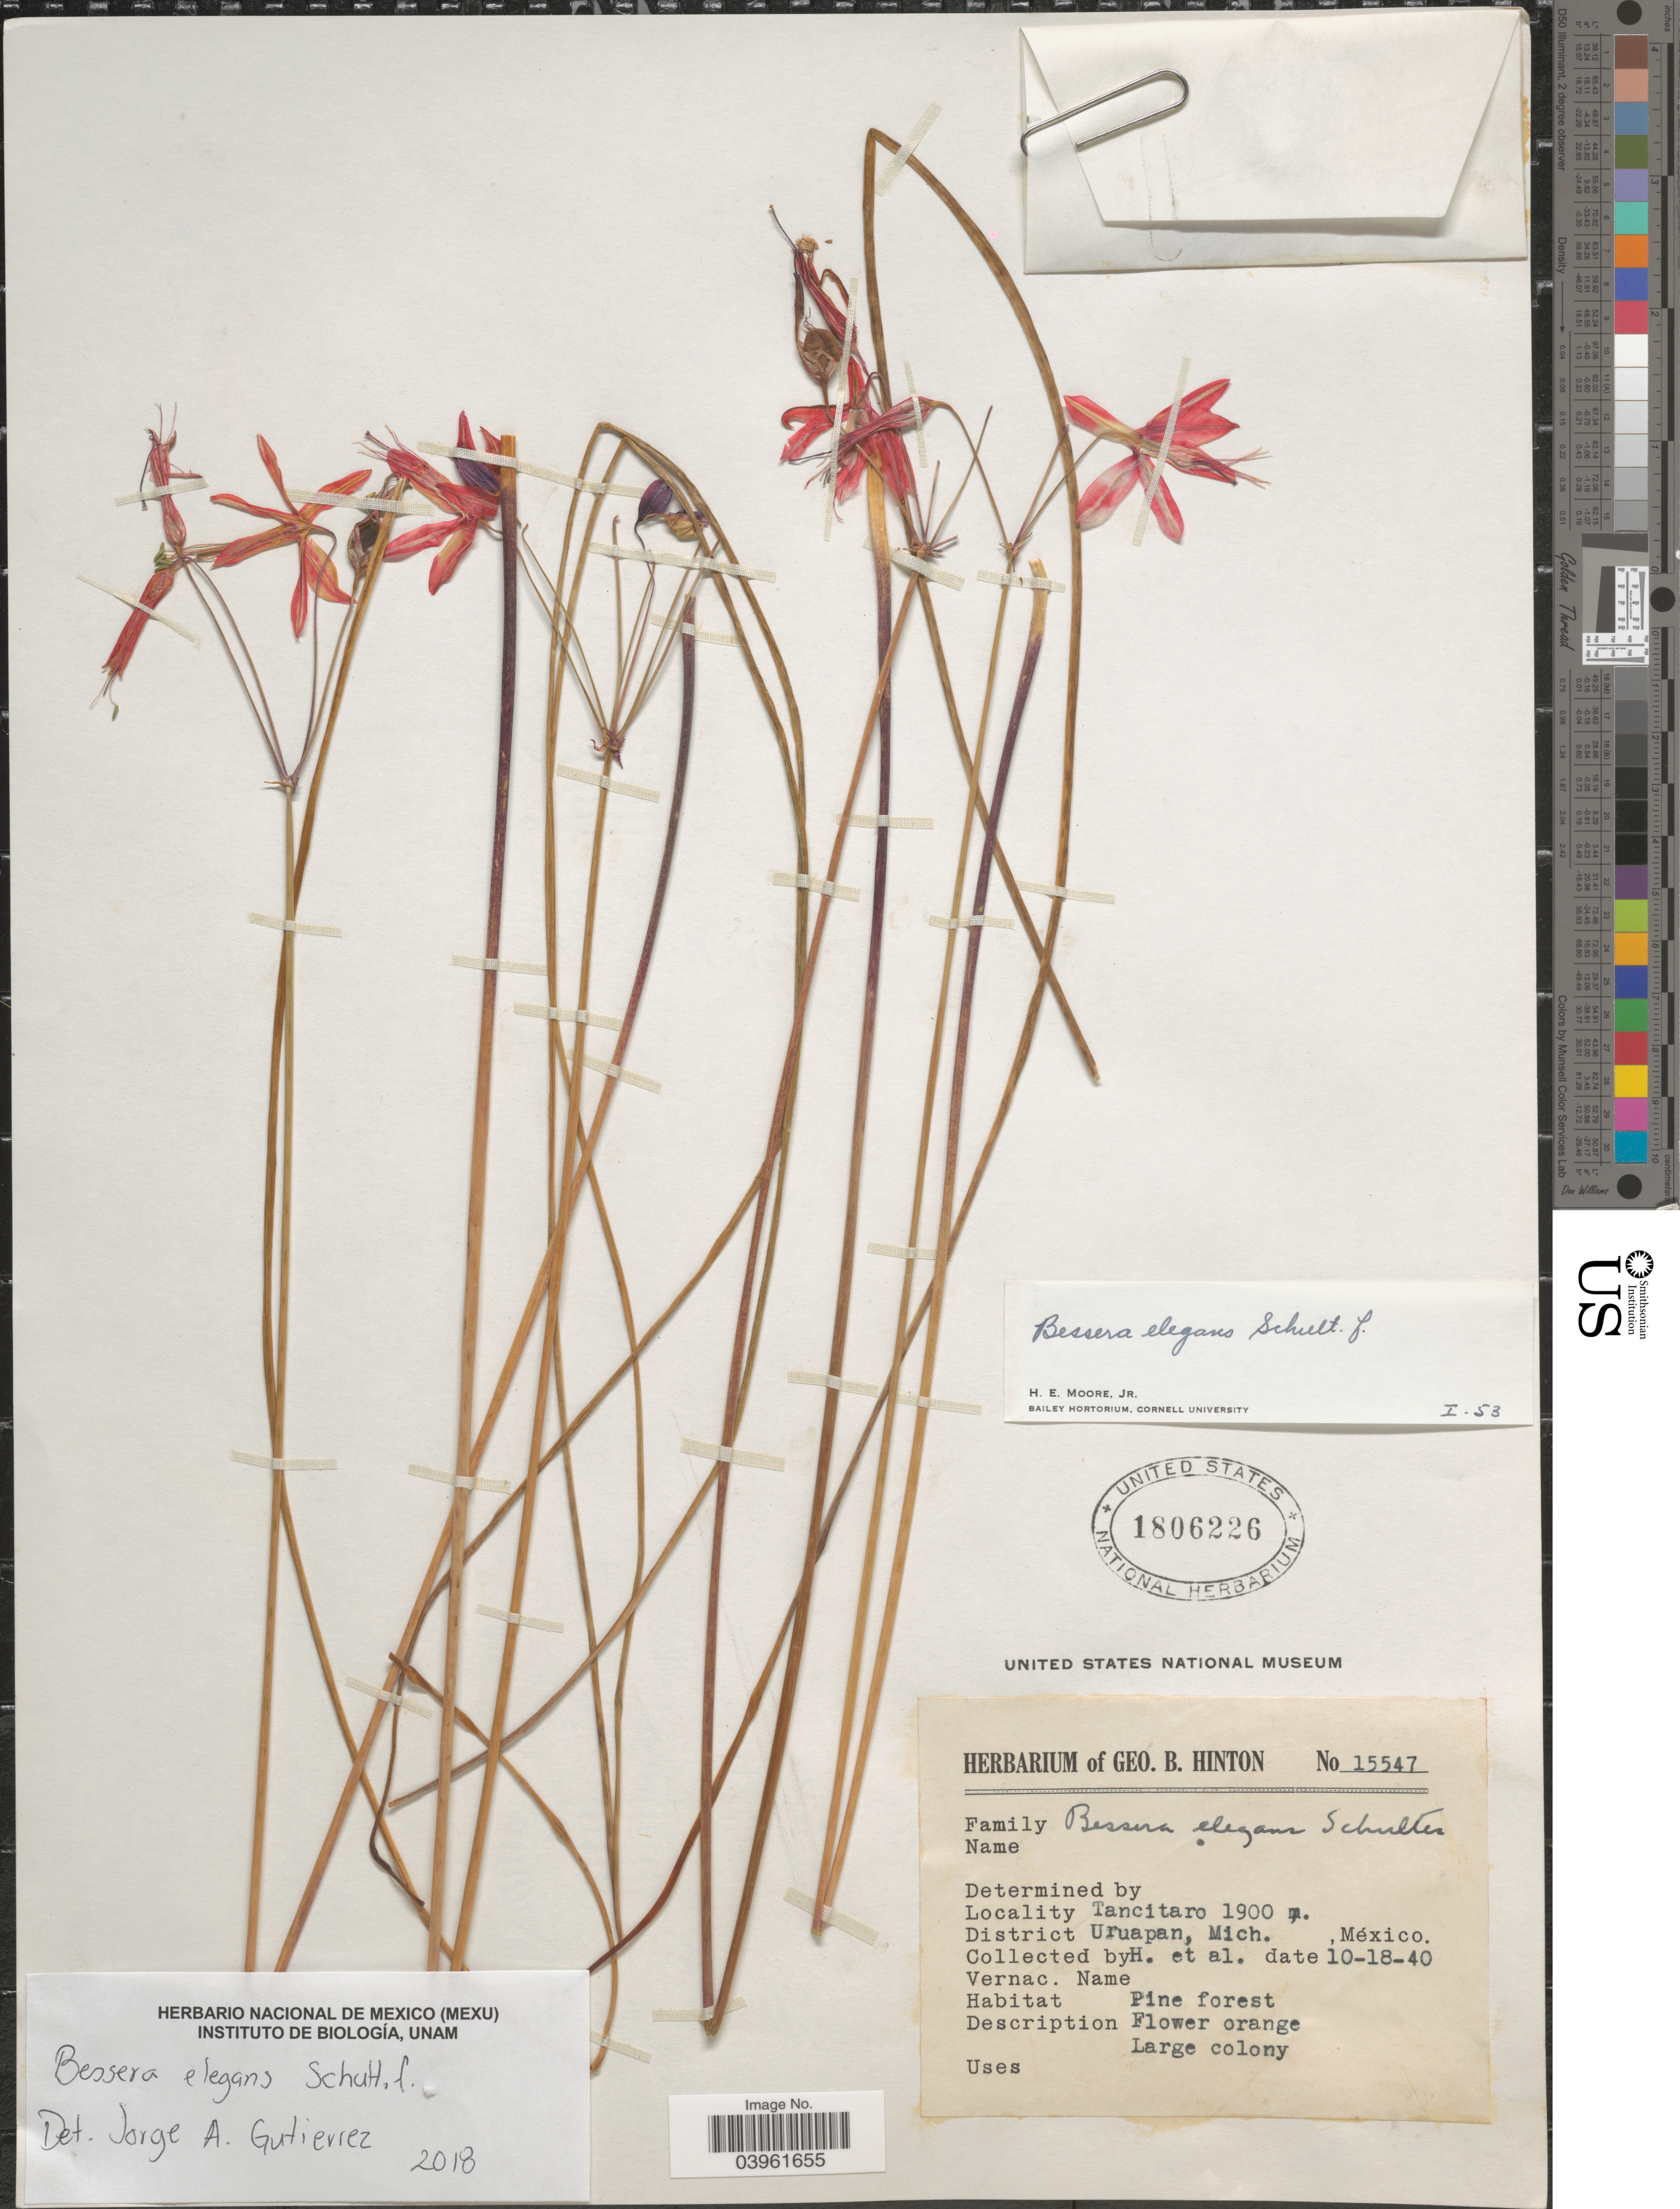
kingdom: Plantae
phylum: Tracheophyta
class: Liliopsida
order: Asparagales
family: Asparagaceae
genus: Bessera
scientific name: Bessera elegans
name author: Schult. f.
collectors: G. B. Hinton & et al.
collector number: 15547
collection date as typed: Transcribed d/m/y: 18/10/40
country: Mexico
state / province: Michoacán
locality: Tancitaro. District Uruapan, Mich.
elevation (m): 1900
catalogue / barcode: US 1806226